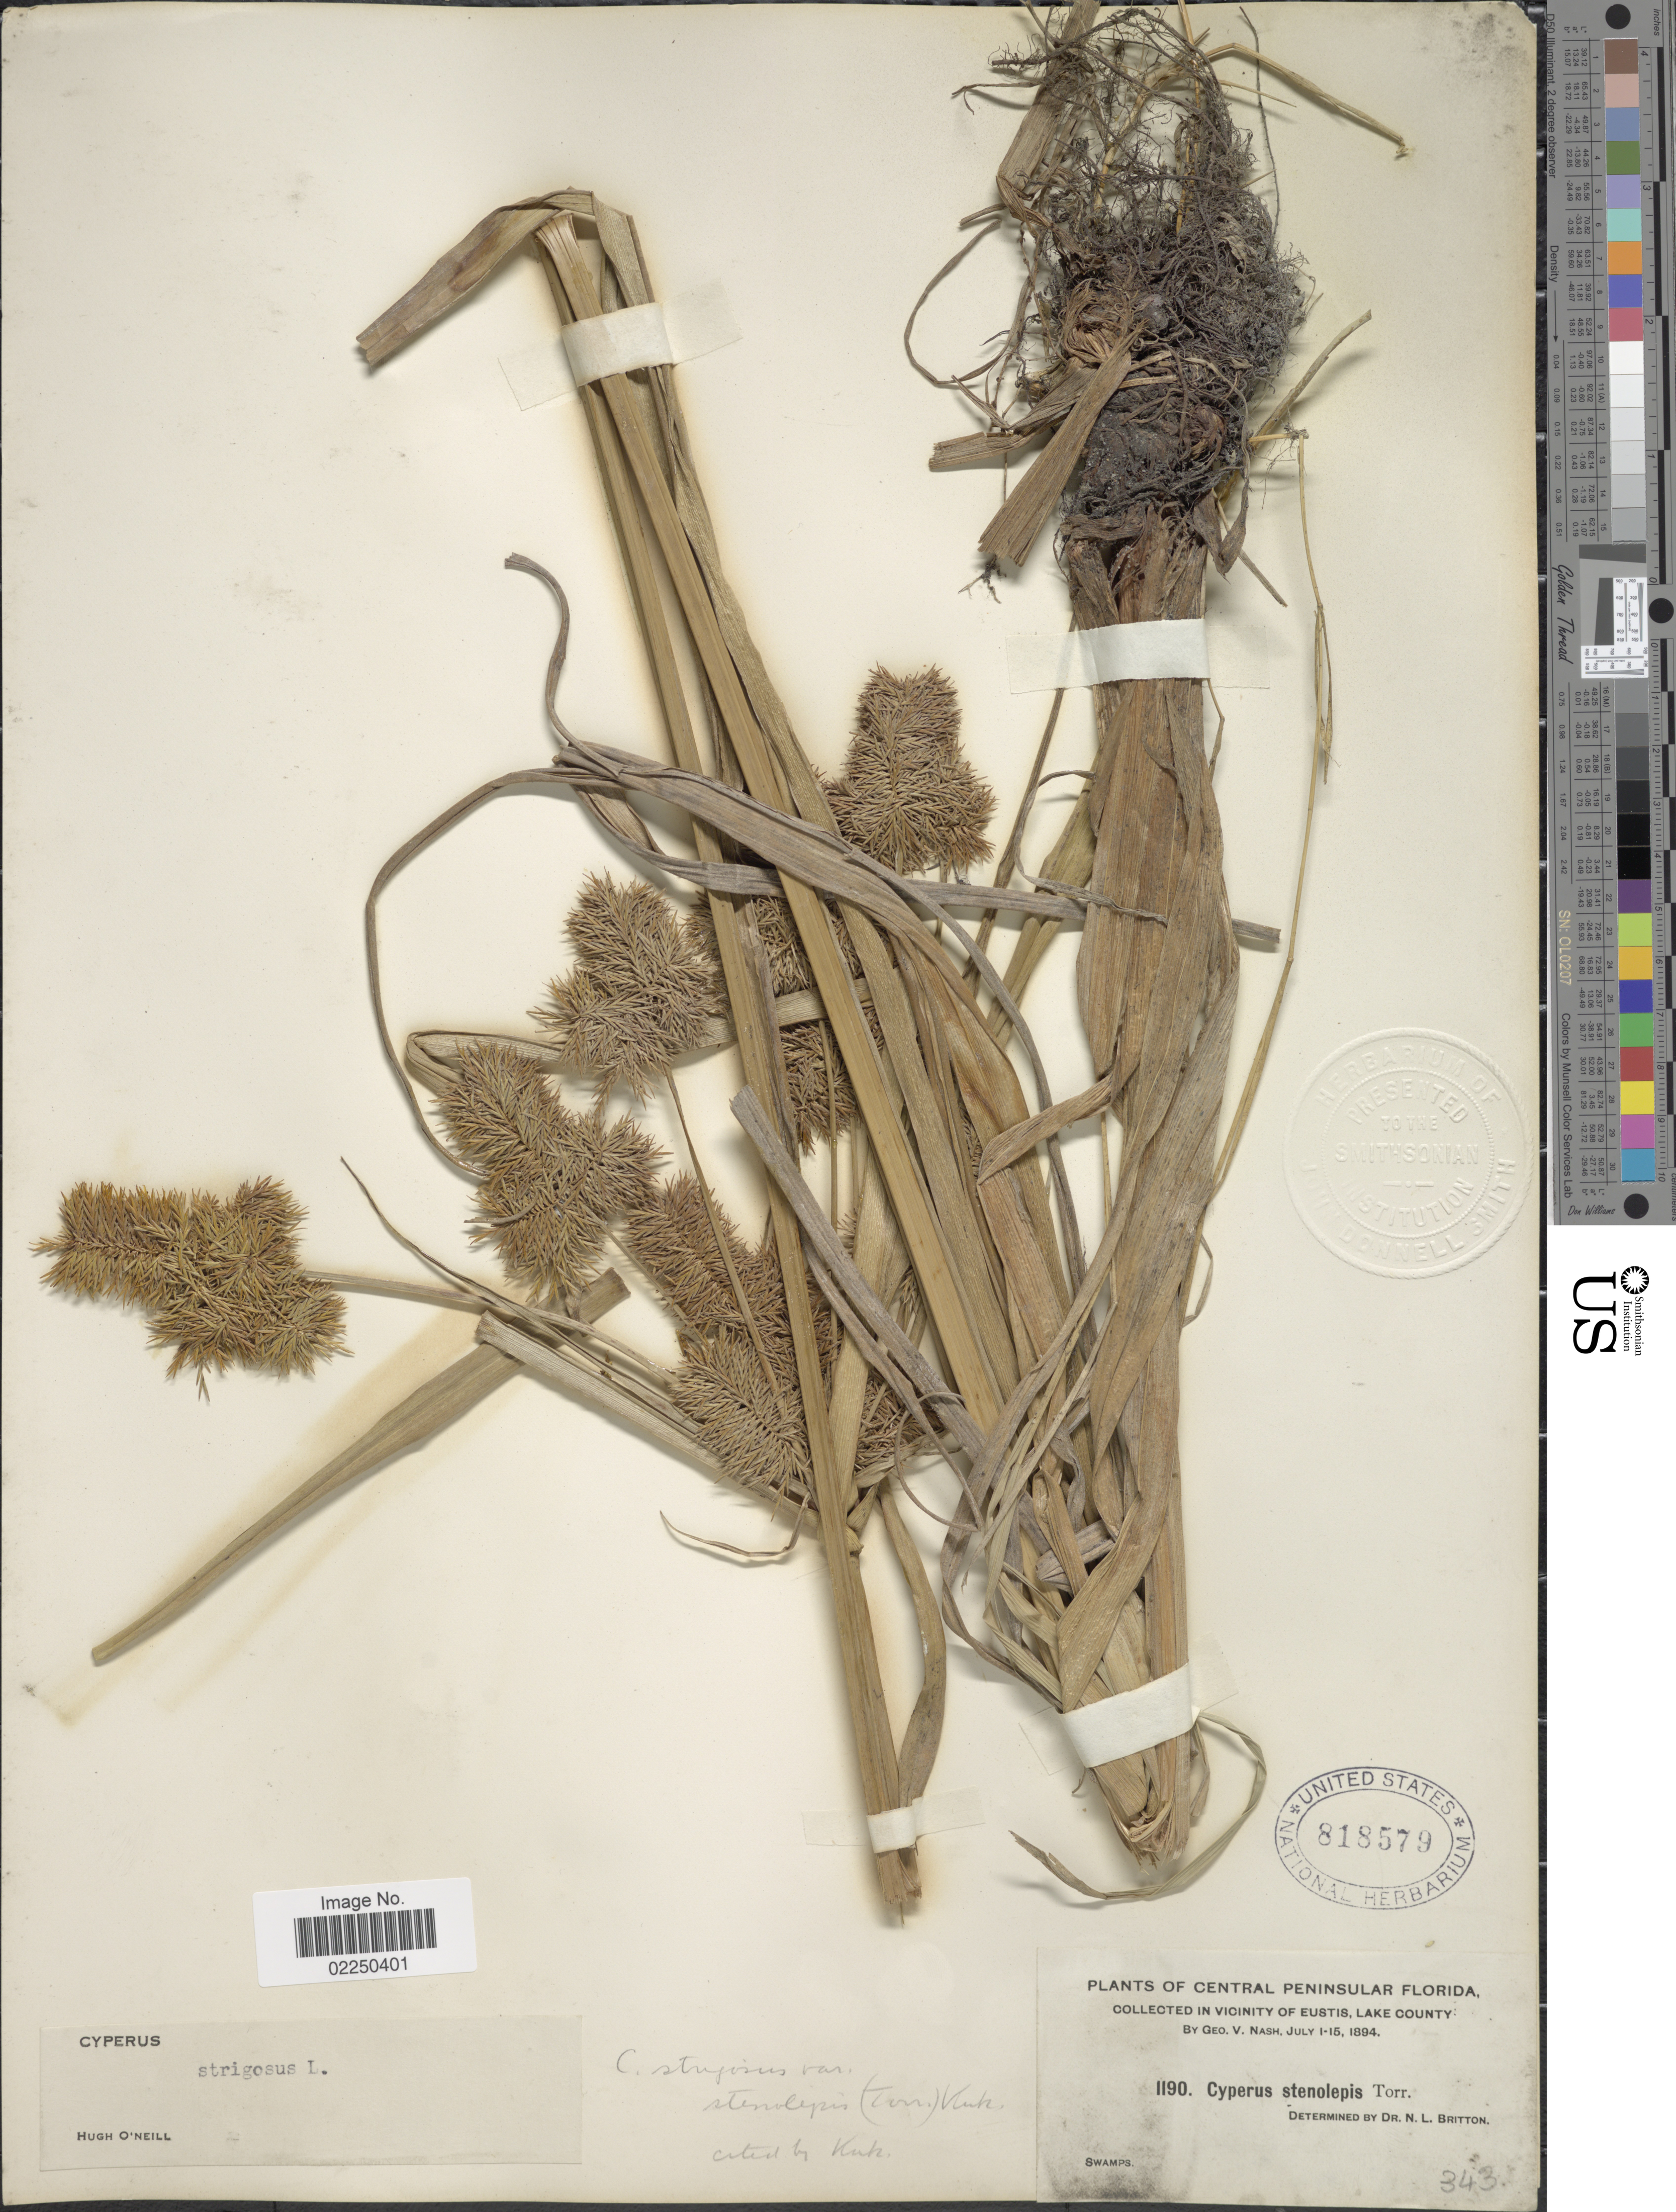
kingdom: Plantae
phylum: Tracheophyta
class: Liliopsida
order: Poales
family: Cyperaceae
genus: Cyperus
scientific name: Cyperus strigosus var. stenolepis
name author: (Torr.) Kük.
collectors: G. V. Nash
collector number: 1190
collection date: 1894-07-01/1894-07-15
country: United States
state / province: Florida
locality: Central Peninsular, in vicinity of Eustis, Lake County, swamps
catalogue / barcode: US 818579